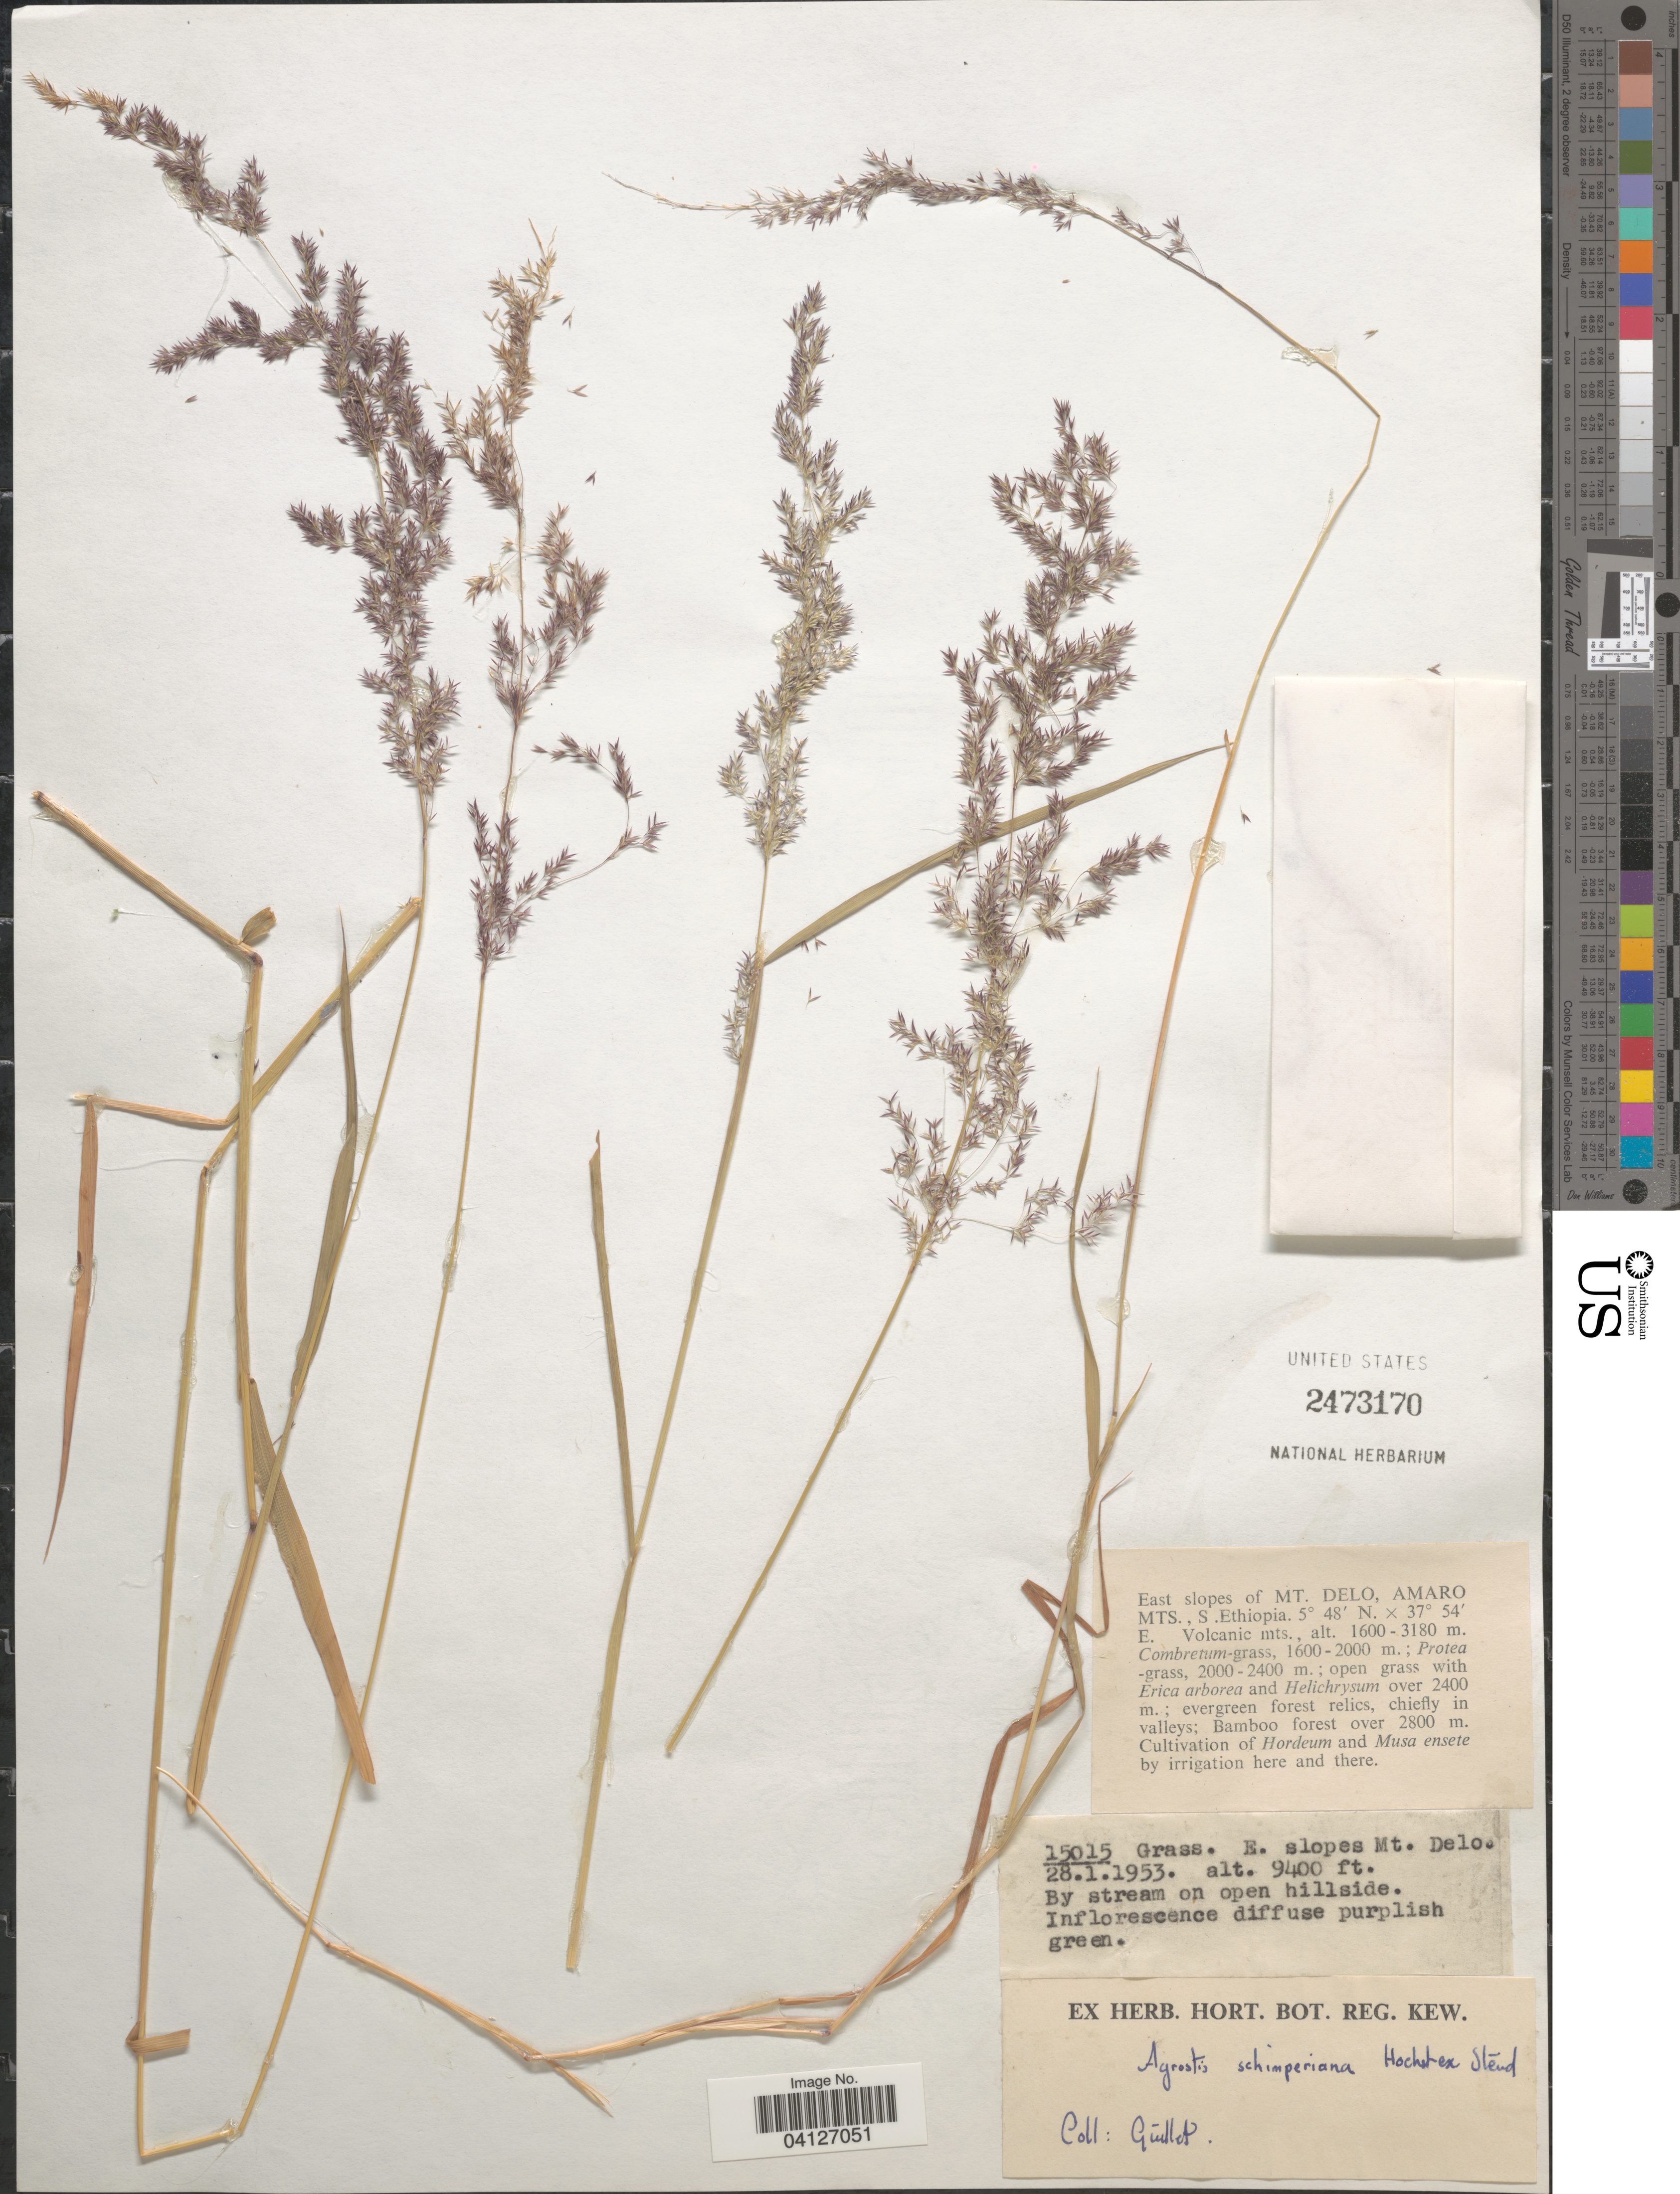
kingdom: Plantae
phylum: Tracheophyta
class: Liliopsida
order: Poales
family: Poaceae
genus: Agrostis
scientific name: Agrostis schimperiana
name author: Hochst. ex Steud.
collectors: Guillet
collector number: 15015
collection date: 1953-01-28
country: Ethiopia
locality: East slopes of Mt. Delo, Amaro Mts. S. Ethiopia.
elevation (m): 2865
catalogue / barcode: US 2473170